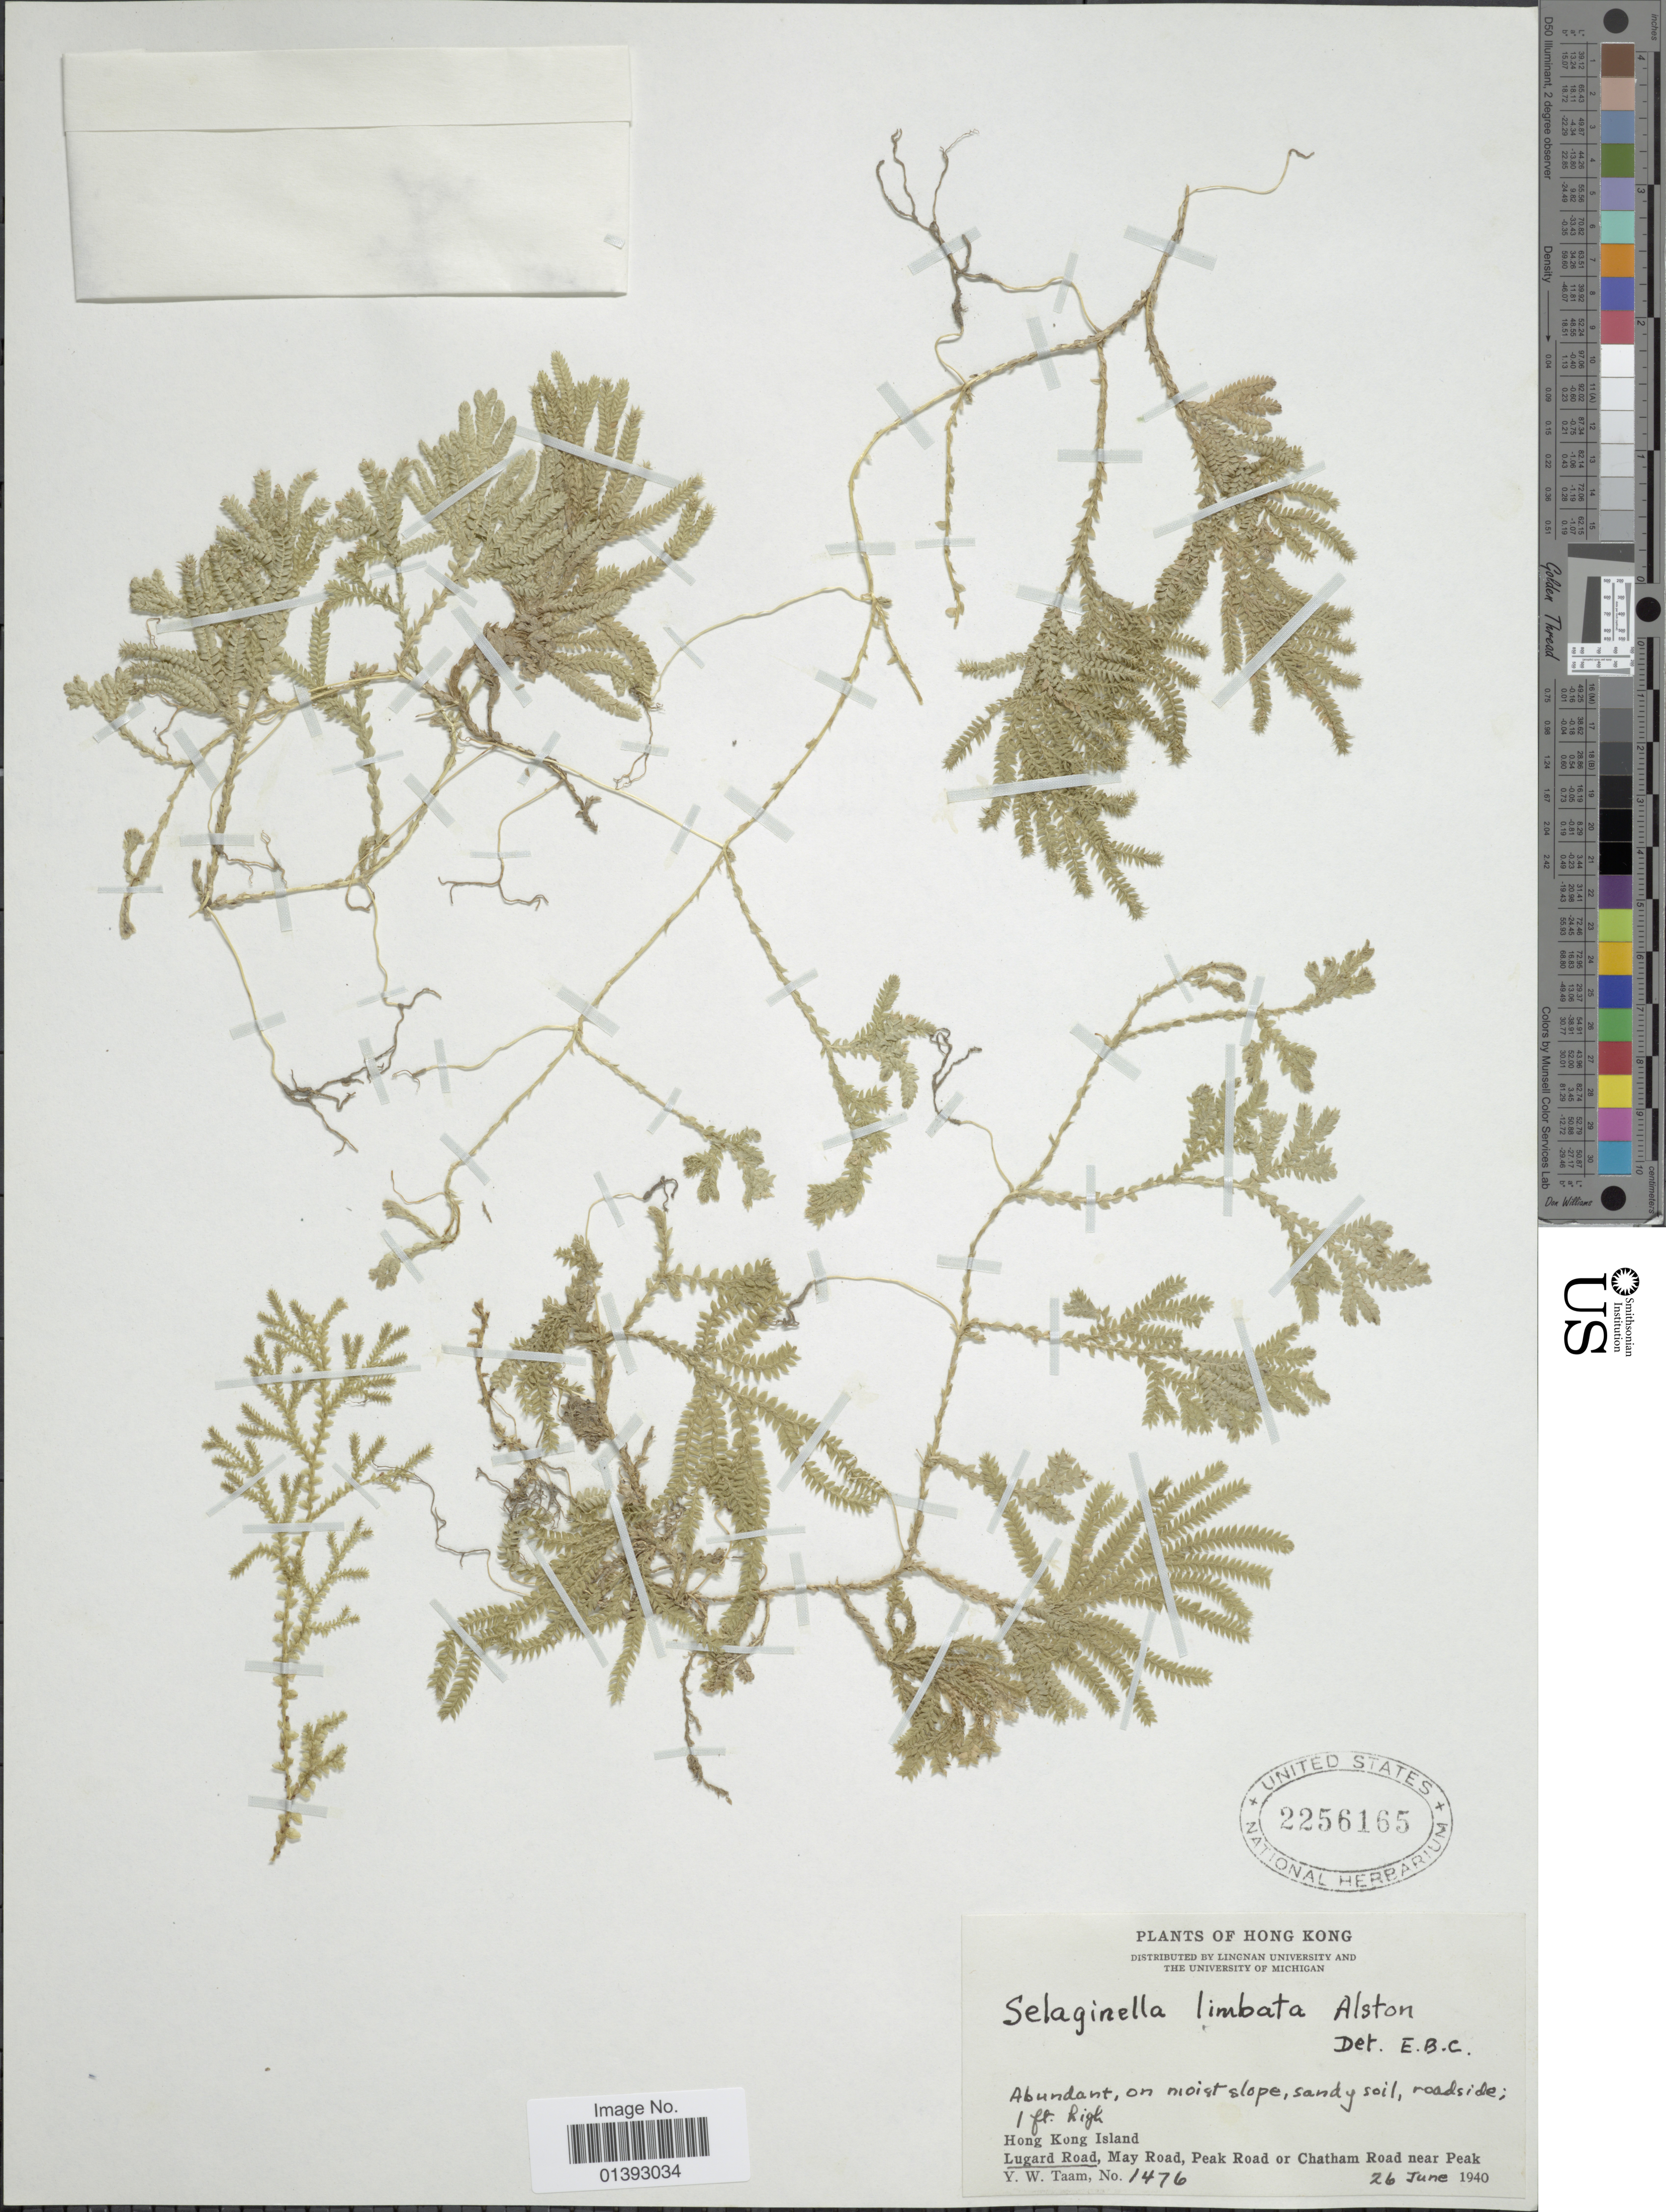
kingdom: Plantae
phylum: Tracheophyta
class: Lycopodiopsida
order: Selaginellales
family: Selaginellaceae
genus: Selaginella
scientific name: Selaginella limbata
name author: Alston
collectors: Y. W. Taam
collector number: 1476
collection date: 1940-06-26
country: China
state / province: Hong Kong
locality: Hong Kong Island, Lugard Road, may Road, Peak Road or Chatham Road near Peak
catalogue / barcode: US 2256165